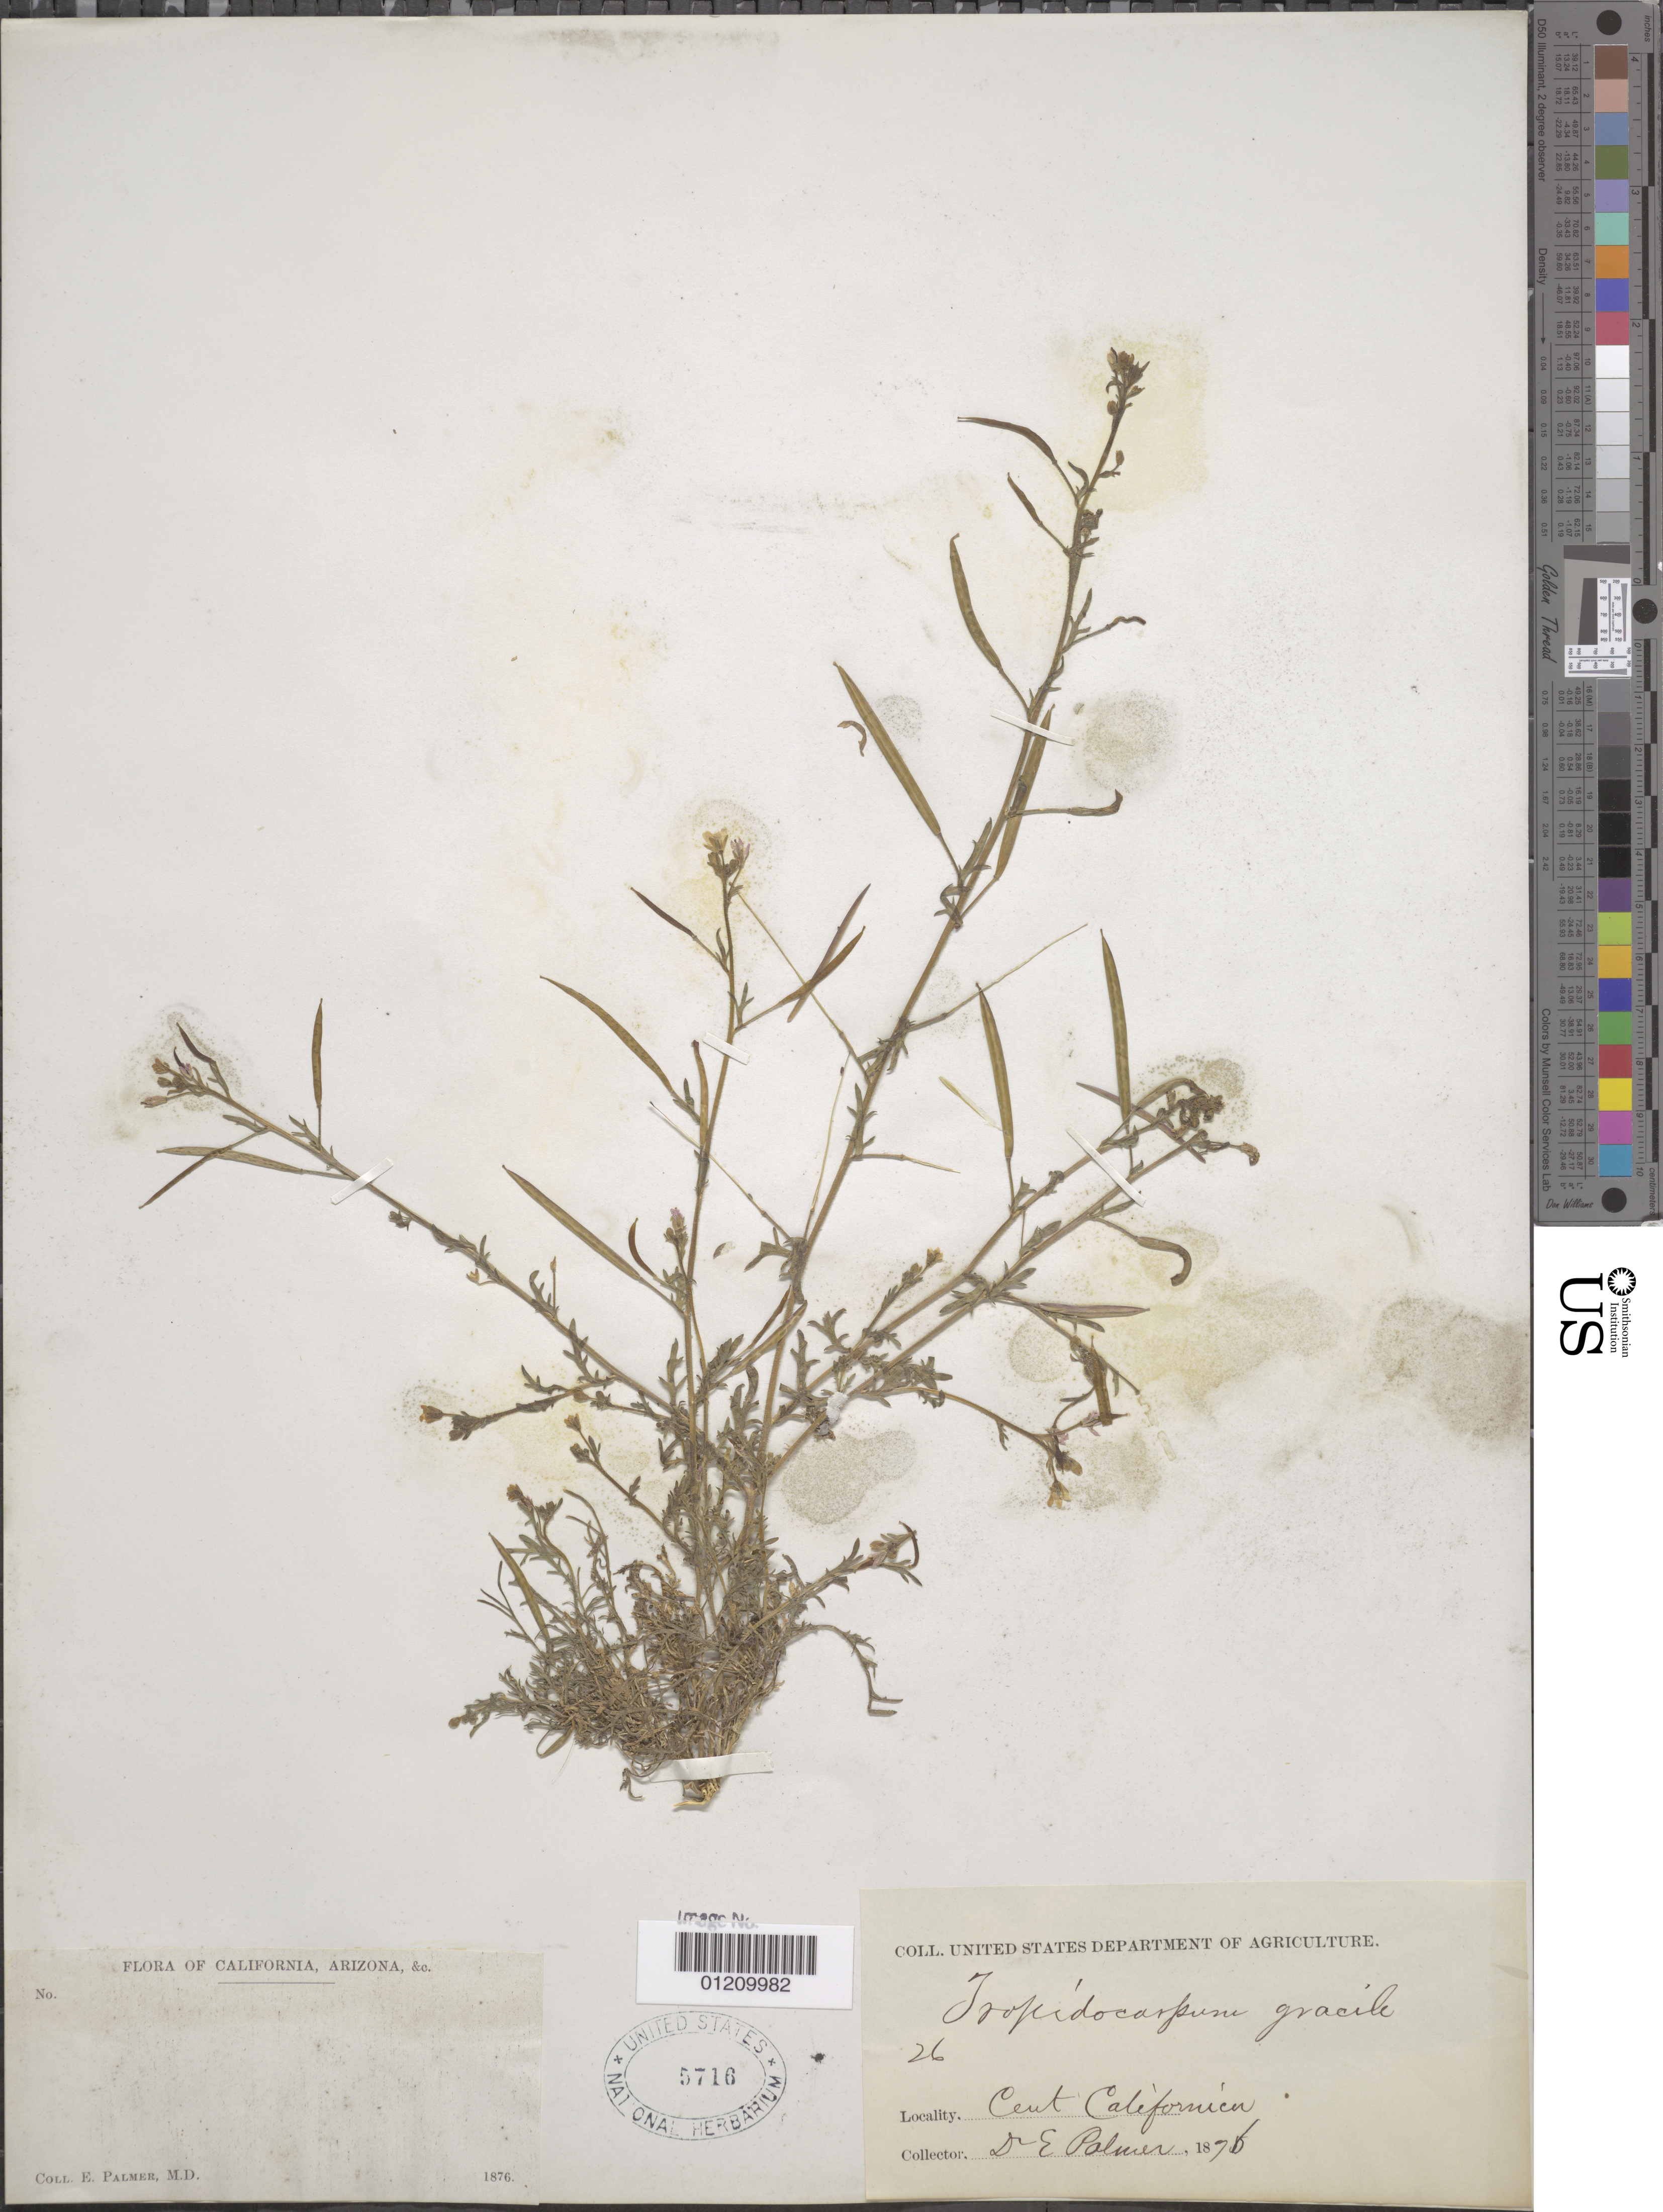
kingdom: Plantae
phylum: Tracheophyta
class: Magnoliopsida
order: Brassicales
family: Brassicaceae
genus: Tropidocarpum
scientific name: Tropidocarpum gracile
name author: Hook.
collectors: E. Palmer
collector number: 26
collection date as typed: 1876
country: United States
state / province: California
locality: Cent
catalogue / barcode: US 5716